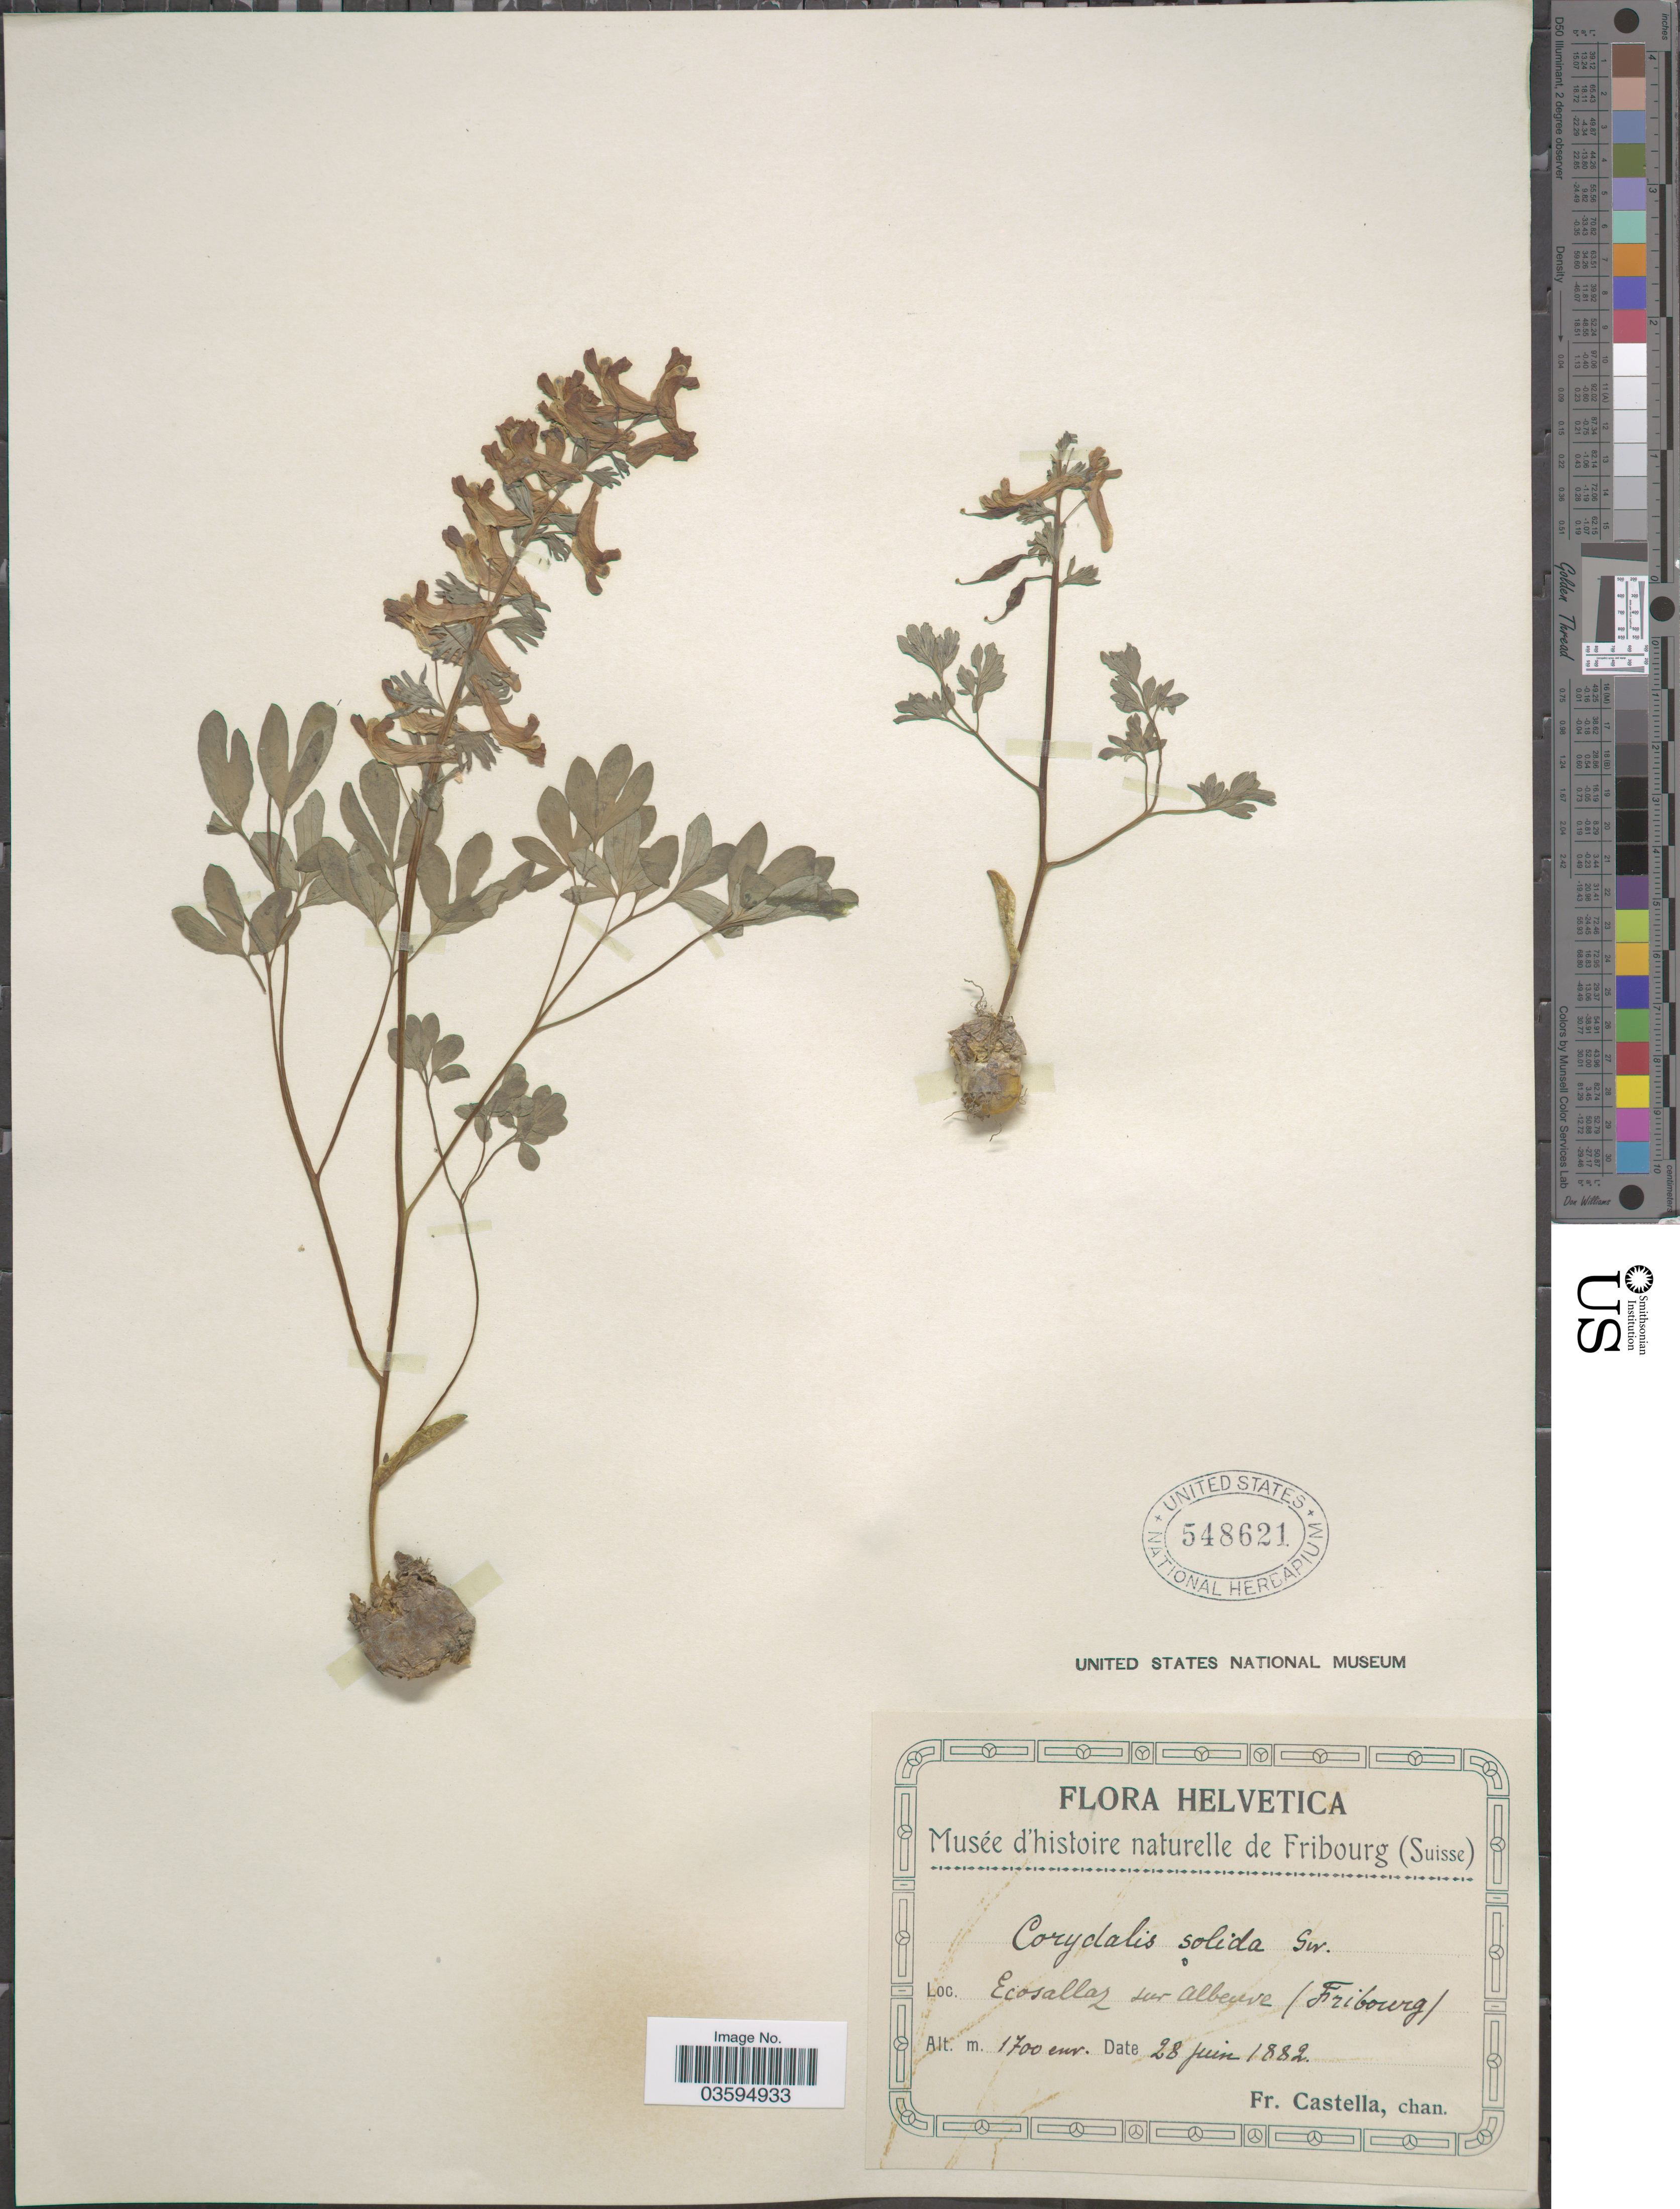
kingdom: Plantae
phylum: Tracheophyta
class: Magnoliopsida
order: Ranunculales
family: Papaveraceae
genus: Corydalis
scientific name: Corydalis solida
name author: (L.) Clairv.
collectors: Fr. Castella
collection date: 1882-06-28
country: Switzerland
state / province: Fribourg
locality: Helvetica. Ecosallaz sur Albeure.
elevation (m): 1700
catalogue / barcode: US 548621